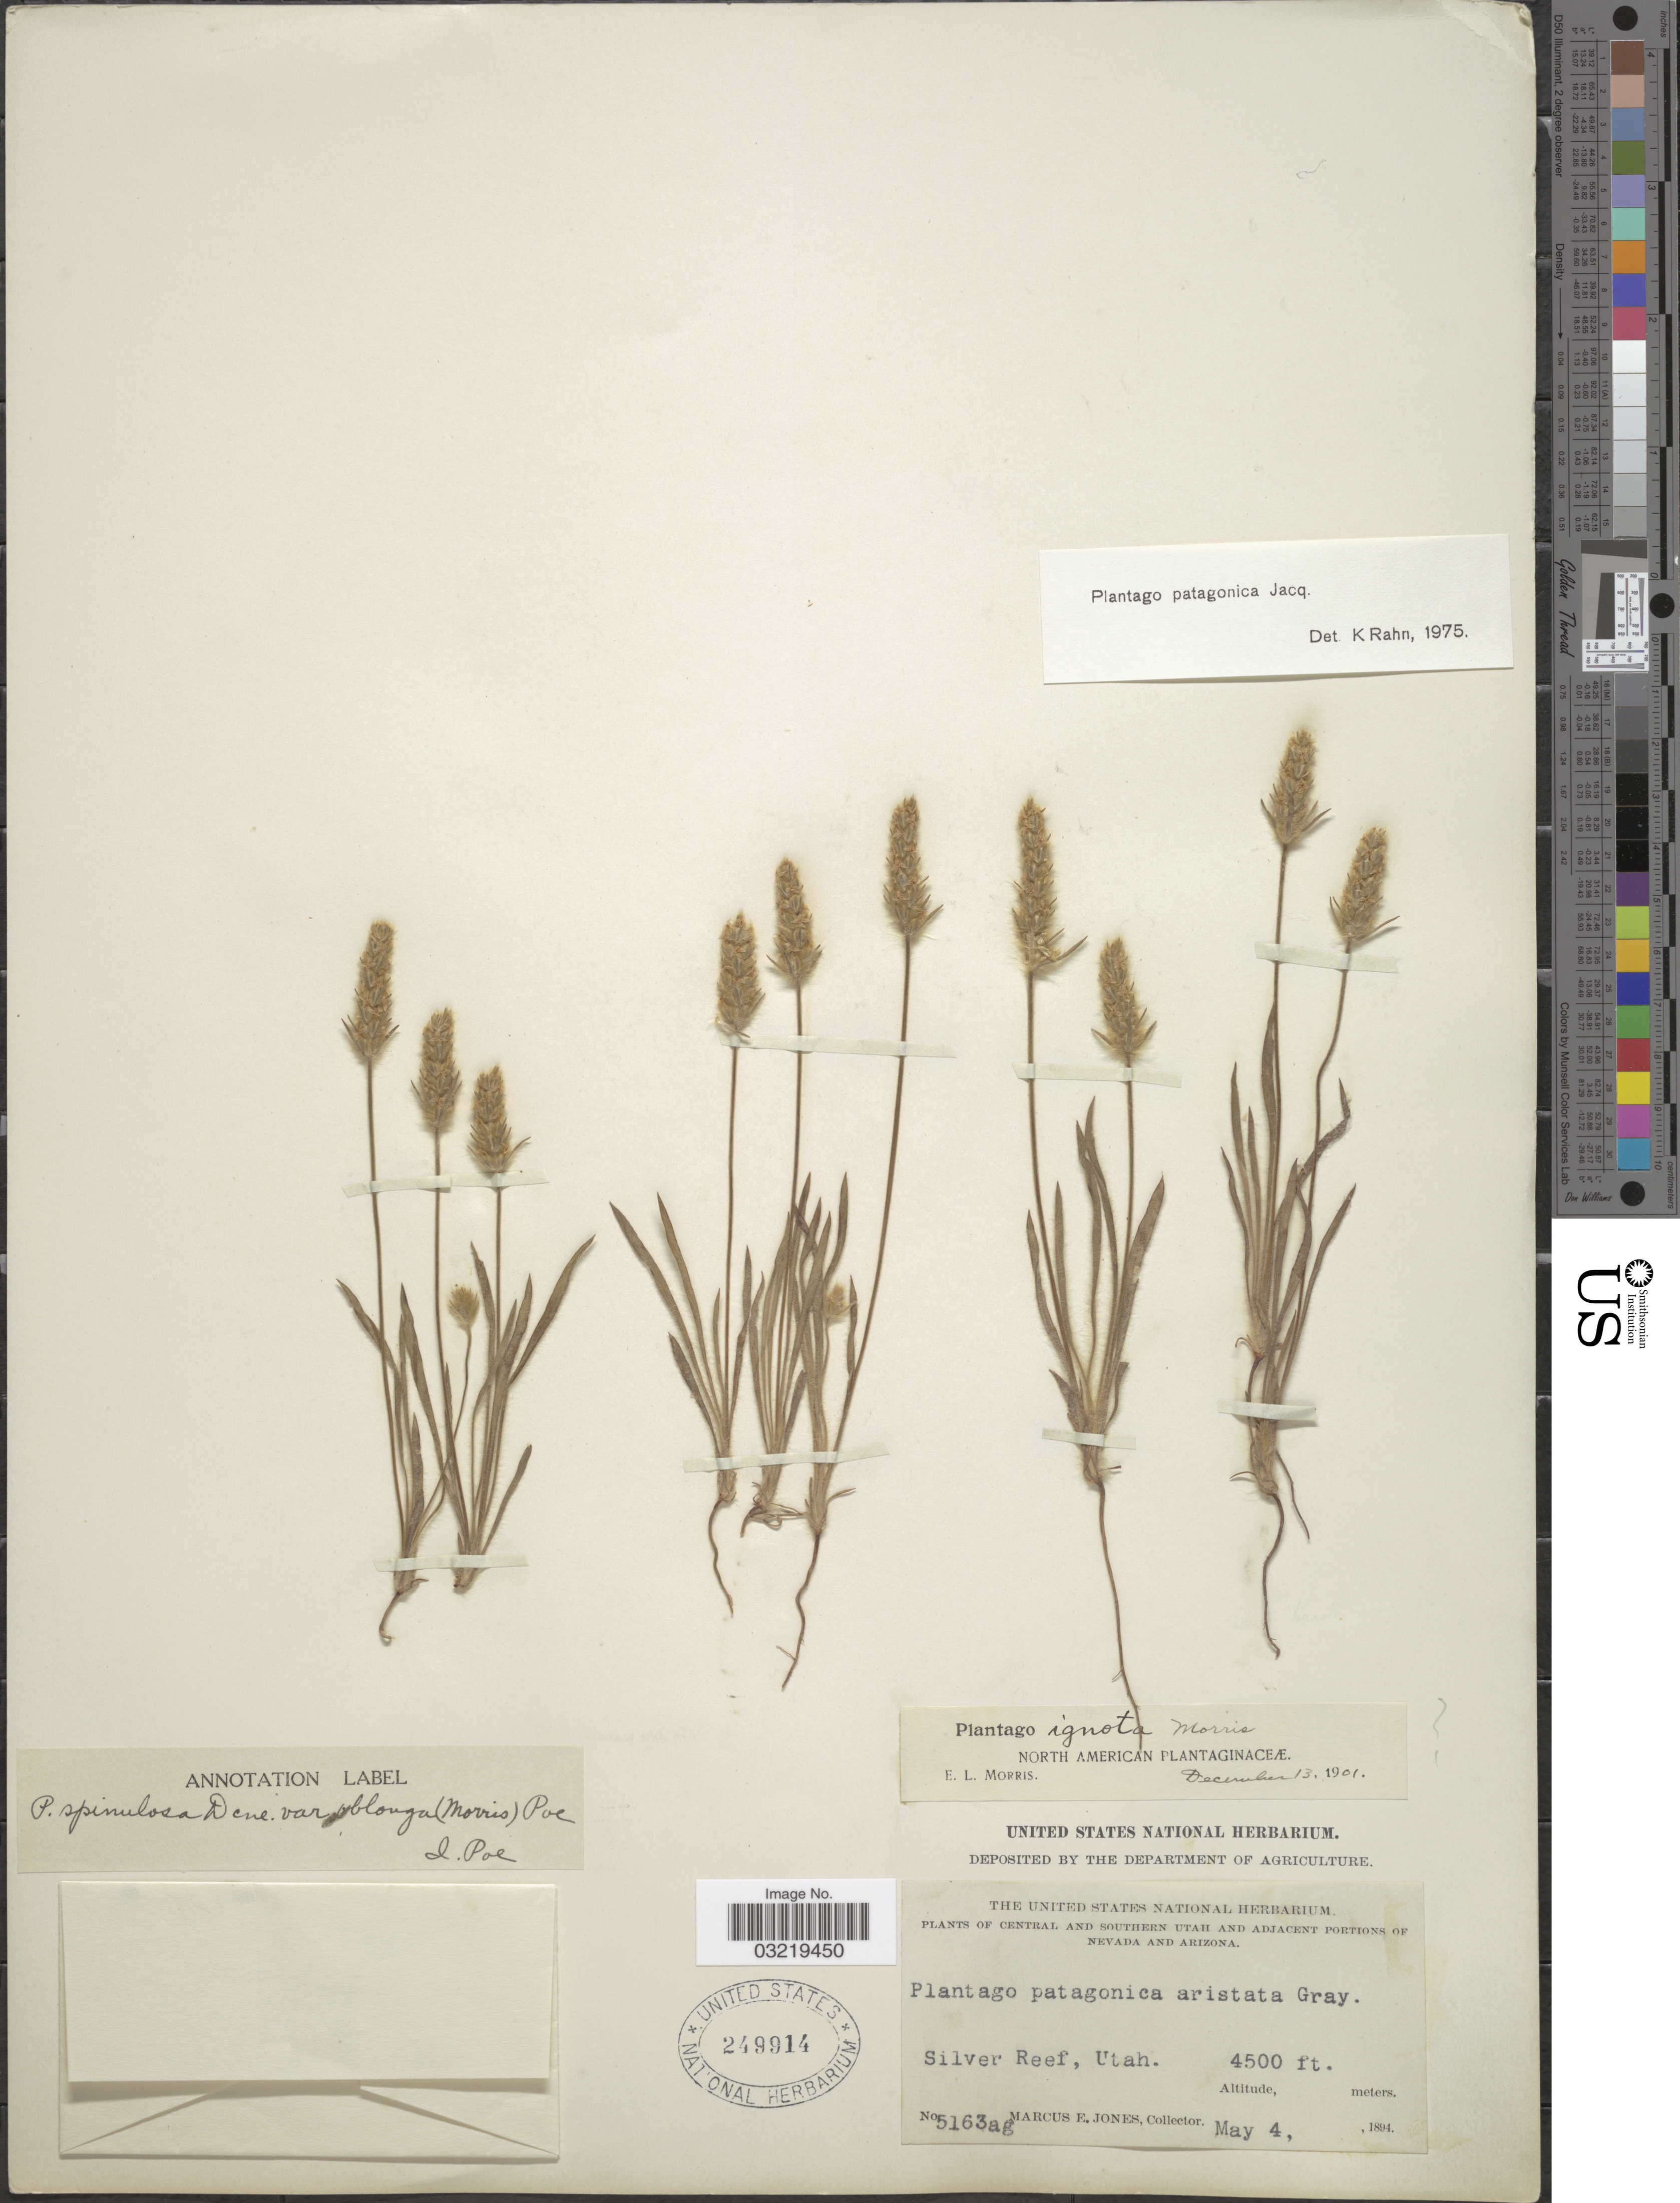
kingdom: Plantae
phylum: Tracheophyta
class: Magnoliopsida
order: Lamiales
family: Plantaginaceae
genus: Plantago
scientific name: Plantago patagonica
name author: Jacq.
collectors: M. E. Jones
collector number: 5163ag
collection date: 1894-05-04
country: United States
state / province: Utah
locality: Central and Southern Utah. Silver Reef.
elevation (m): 1372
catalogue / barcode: US 249914